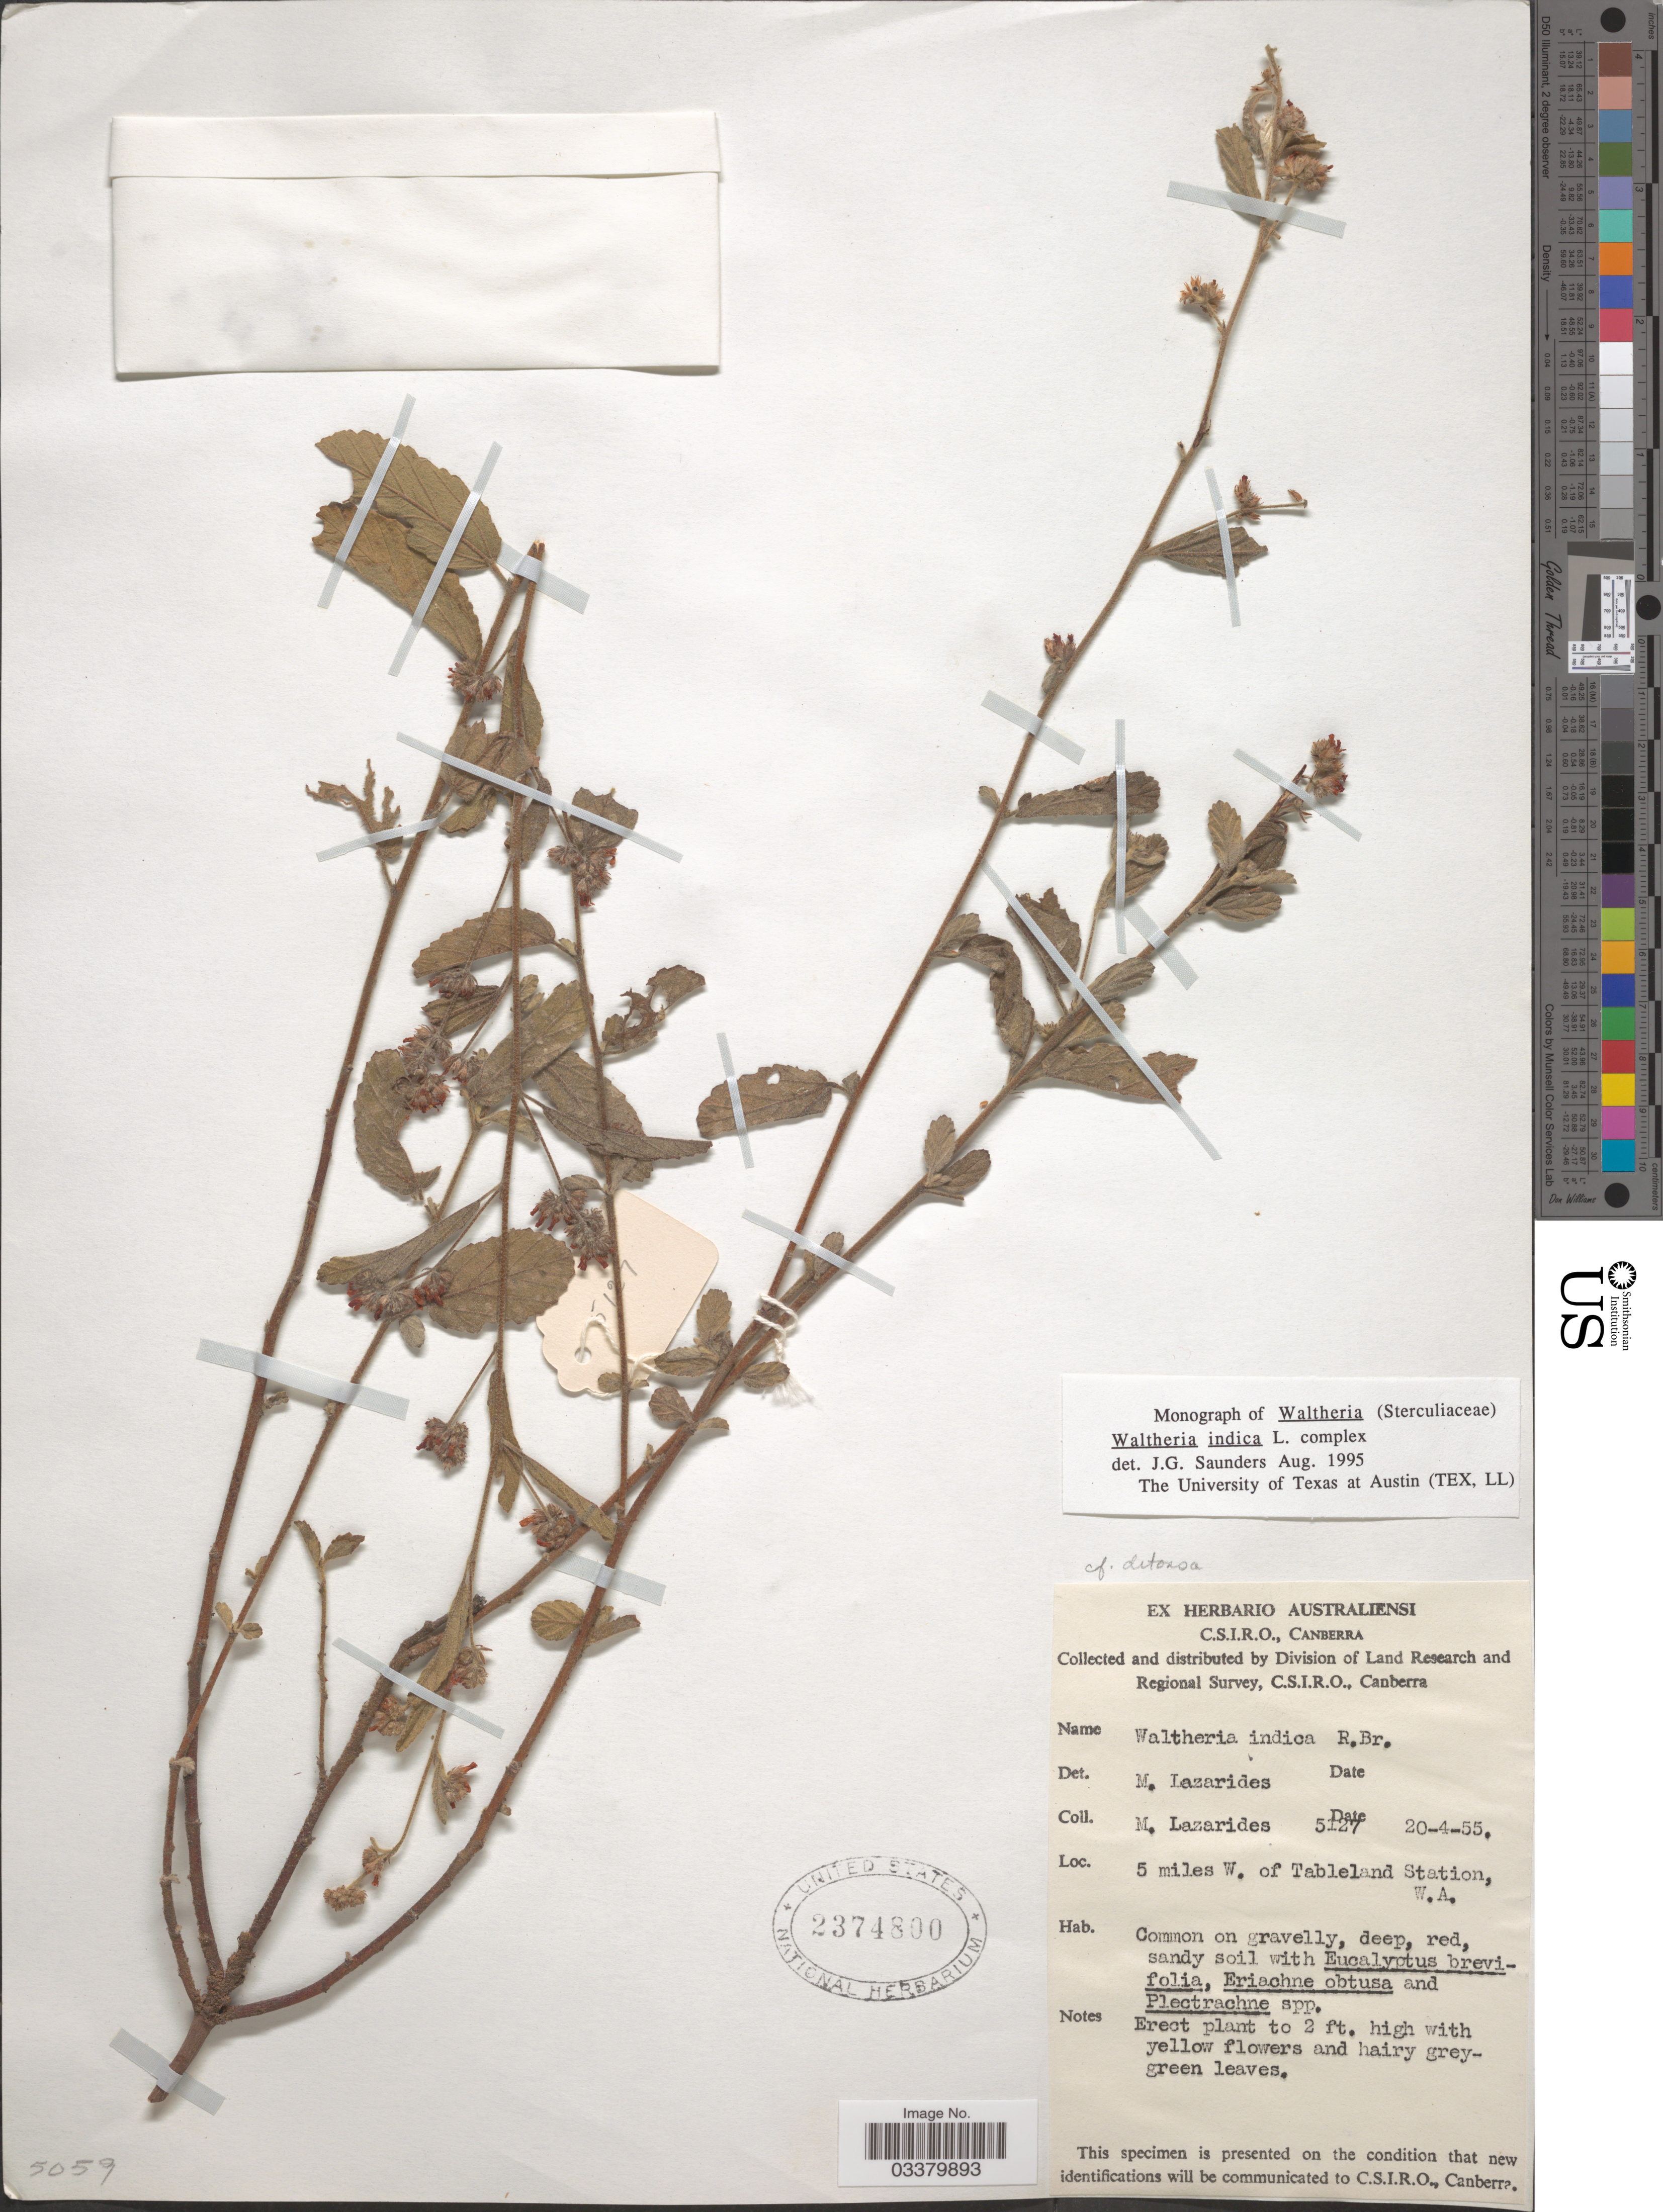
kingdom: Plantae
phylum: Tracheophyta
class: Magnoliopsida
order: Malvales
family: Malvaceae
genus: Waltheria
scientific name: Waltheria indica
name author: L.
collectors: M. Lazarides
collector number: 5127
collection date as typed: Transcribed d/m/y: 20/4/55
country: Australia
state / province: Western Australia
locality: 5 miles W. of Tableland Station, W.A.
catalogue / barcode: US 2374800